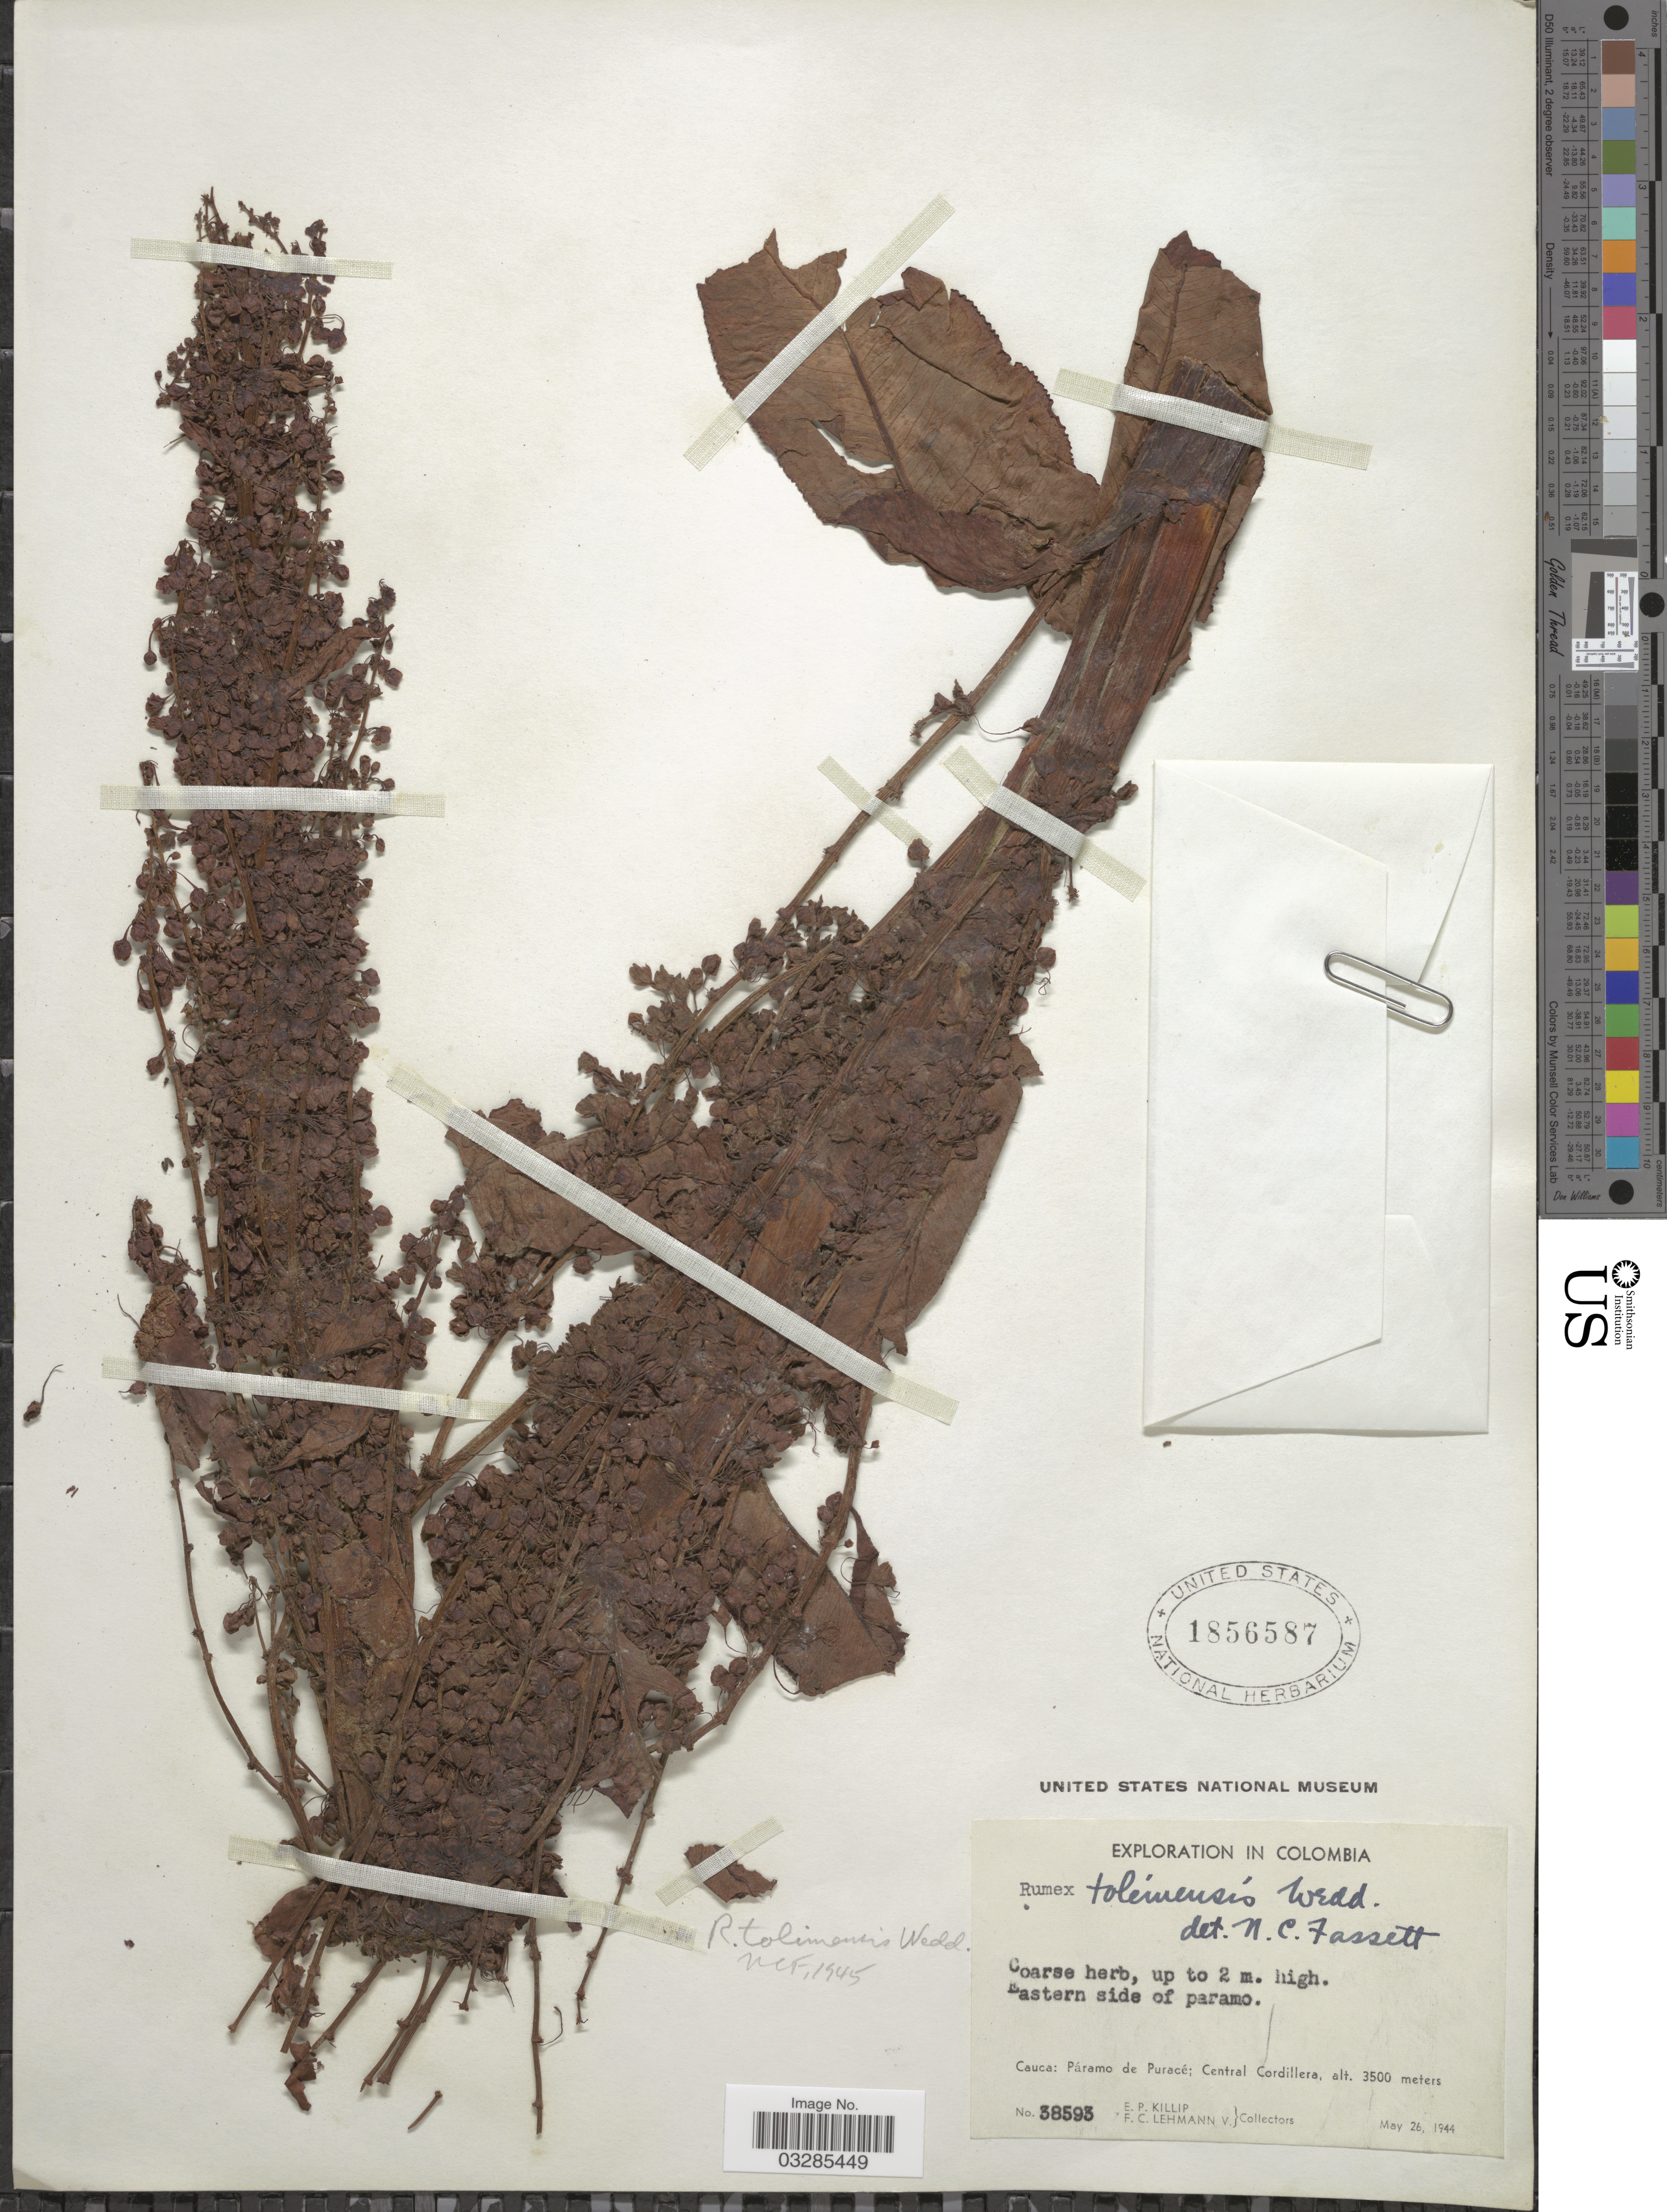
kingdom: Plantae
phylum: Tracheophyta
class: Magnoliopsida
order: Caryophyllales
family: Polygonaceae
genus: Rumex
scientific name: Rumex tolimensis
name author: Wedd.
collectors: E. P. Killip & F. Lehmann v.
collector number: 38593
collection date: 1944-05-26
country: Colombia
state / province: Cauca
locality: Eastern side of paramo. Páramo de Puracé; Central Cordillera.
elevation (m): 3500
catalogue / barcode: US 1856587